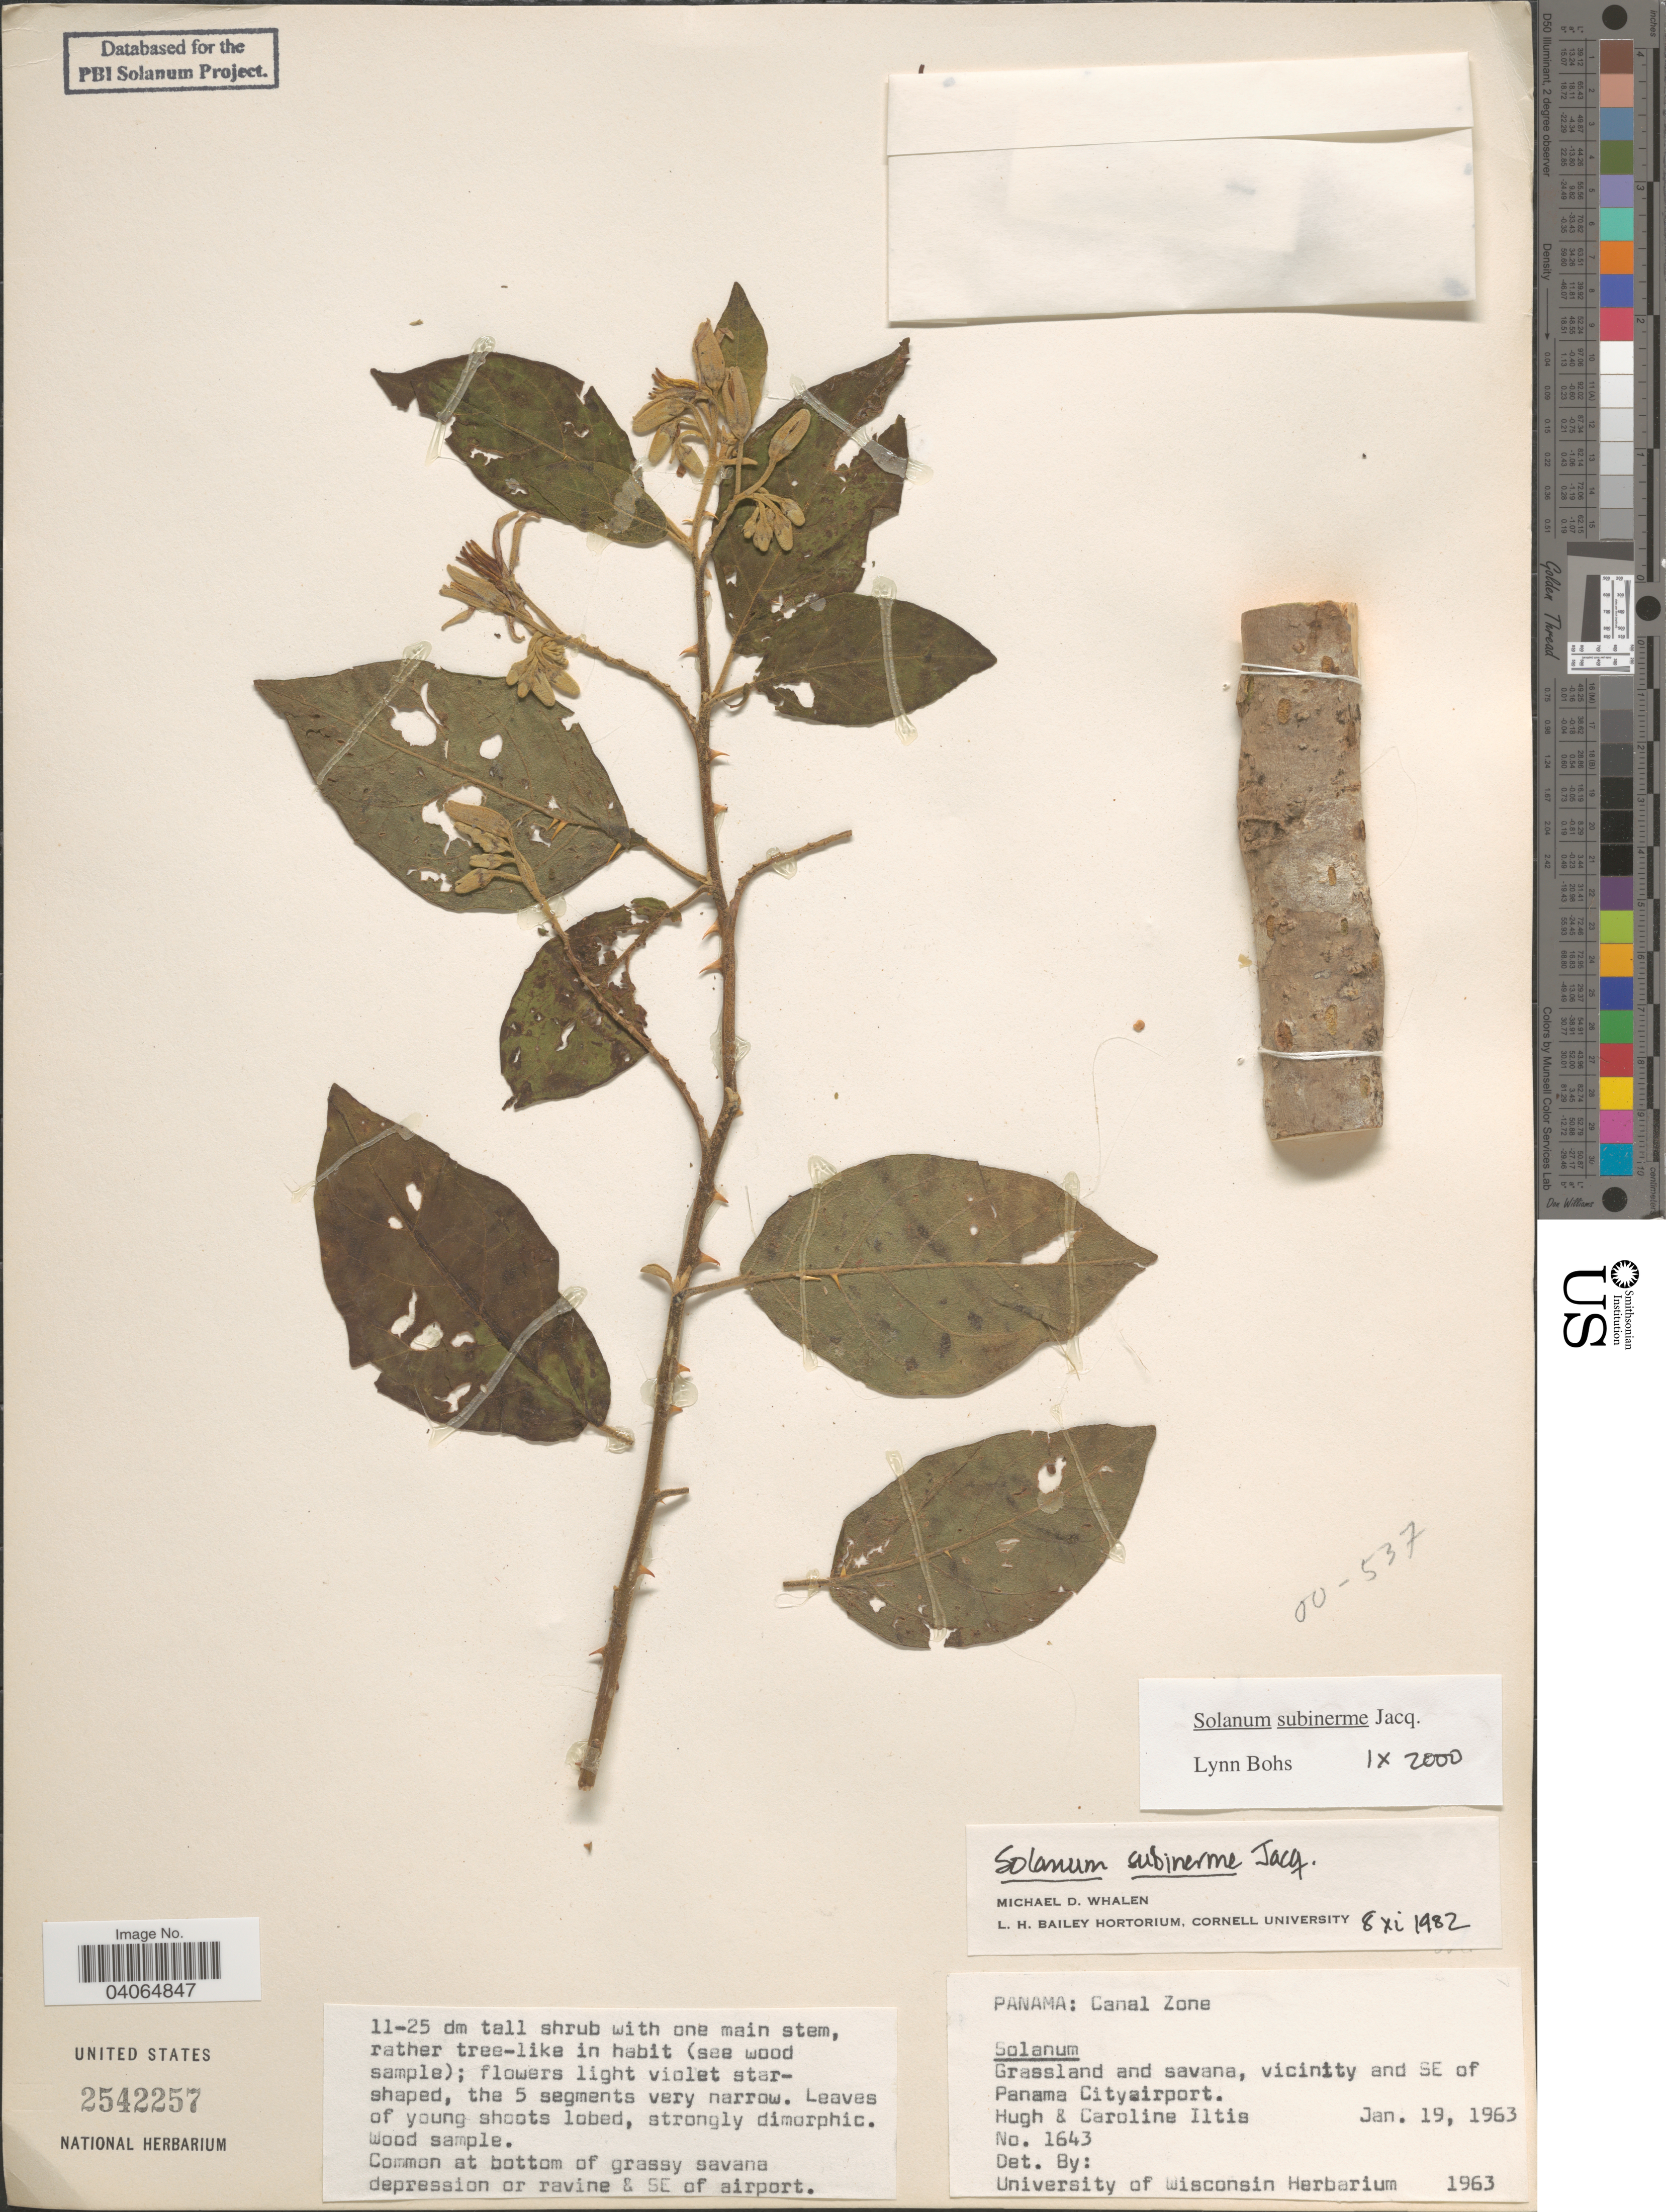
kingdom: Plantae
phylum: Tracheophyta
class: Magnoliopsida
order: Solanales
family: Solanaceae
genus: Solanum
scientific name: Solanum subinerme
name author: Jacq.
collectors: H. Iltis & C. G. Iltis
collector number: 1643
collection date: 1963-01-19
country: Panama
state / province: Colón / Panamá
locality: Canal Zone. Vicinity and SE of Panama Cityairport.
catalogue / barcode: US 2542257